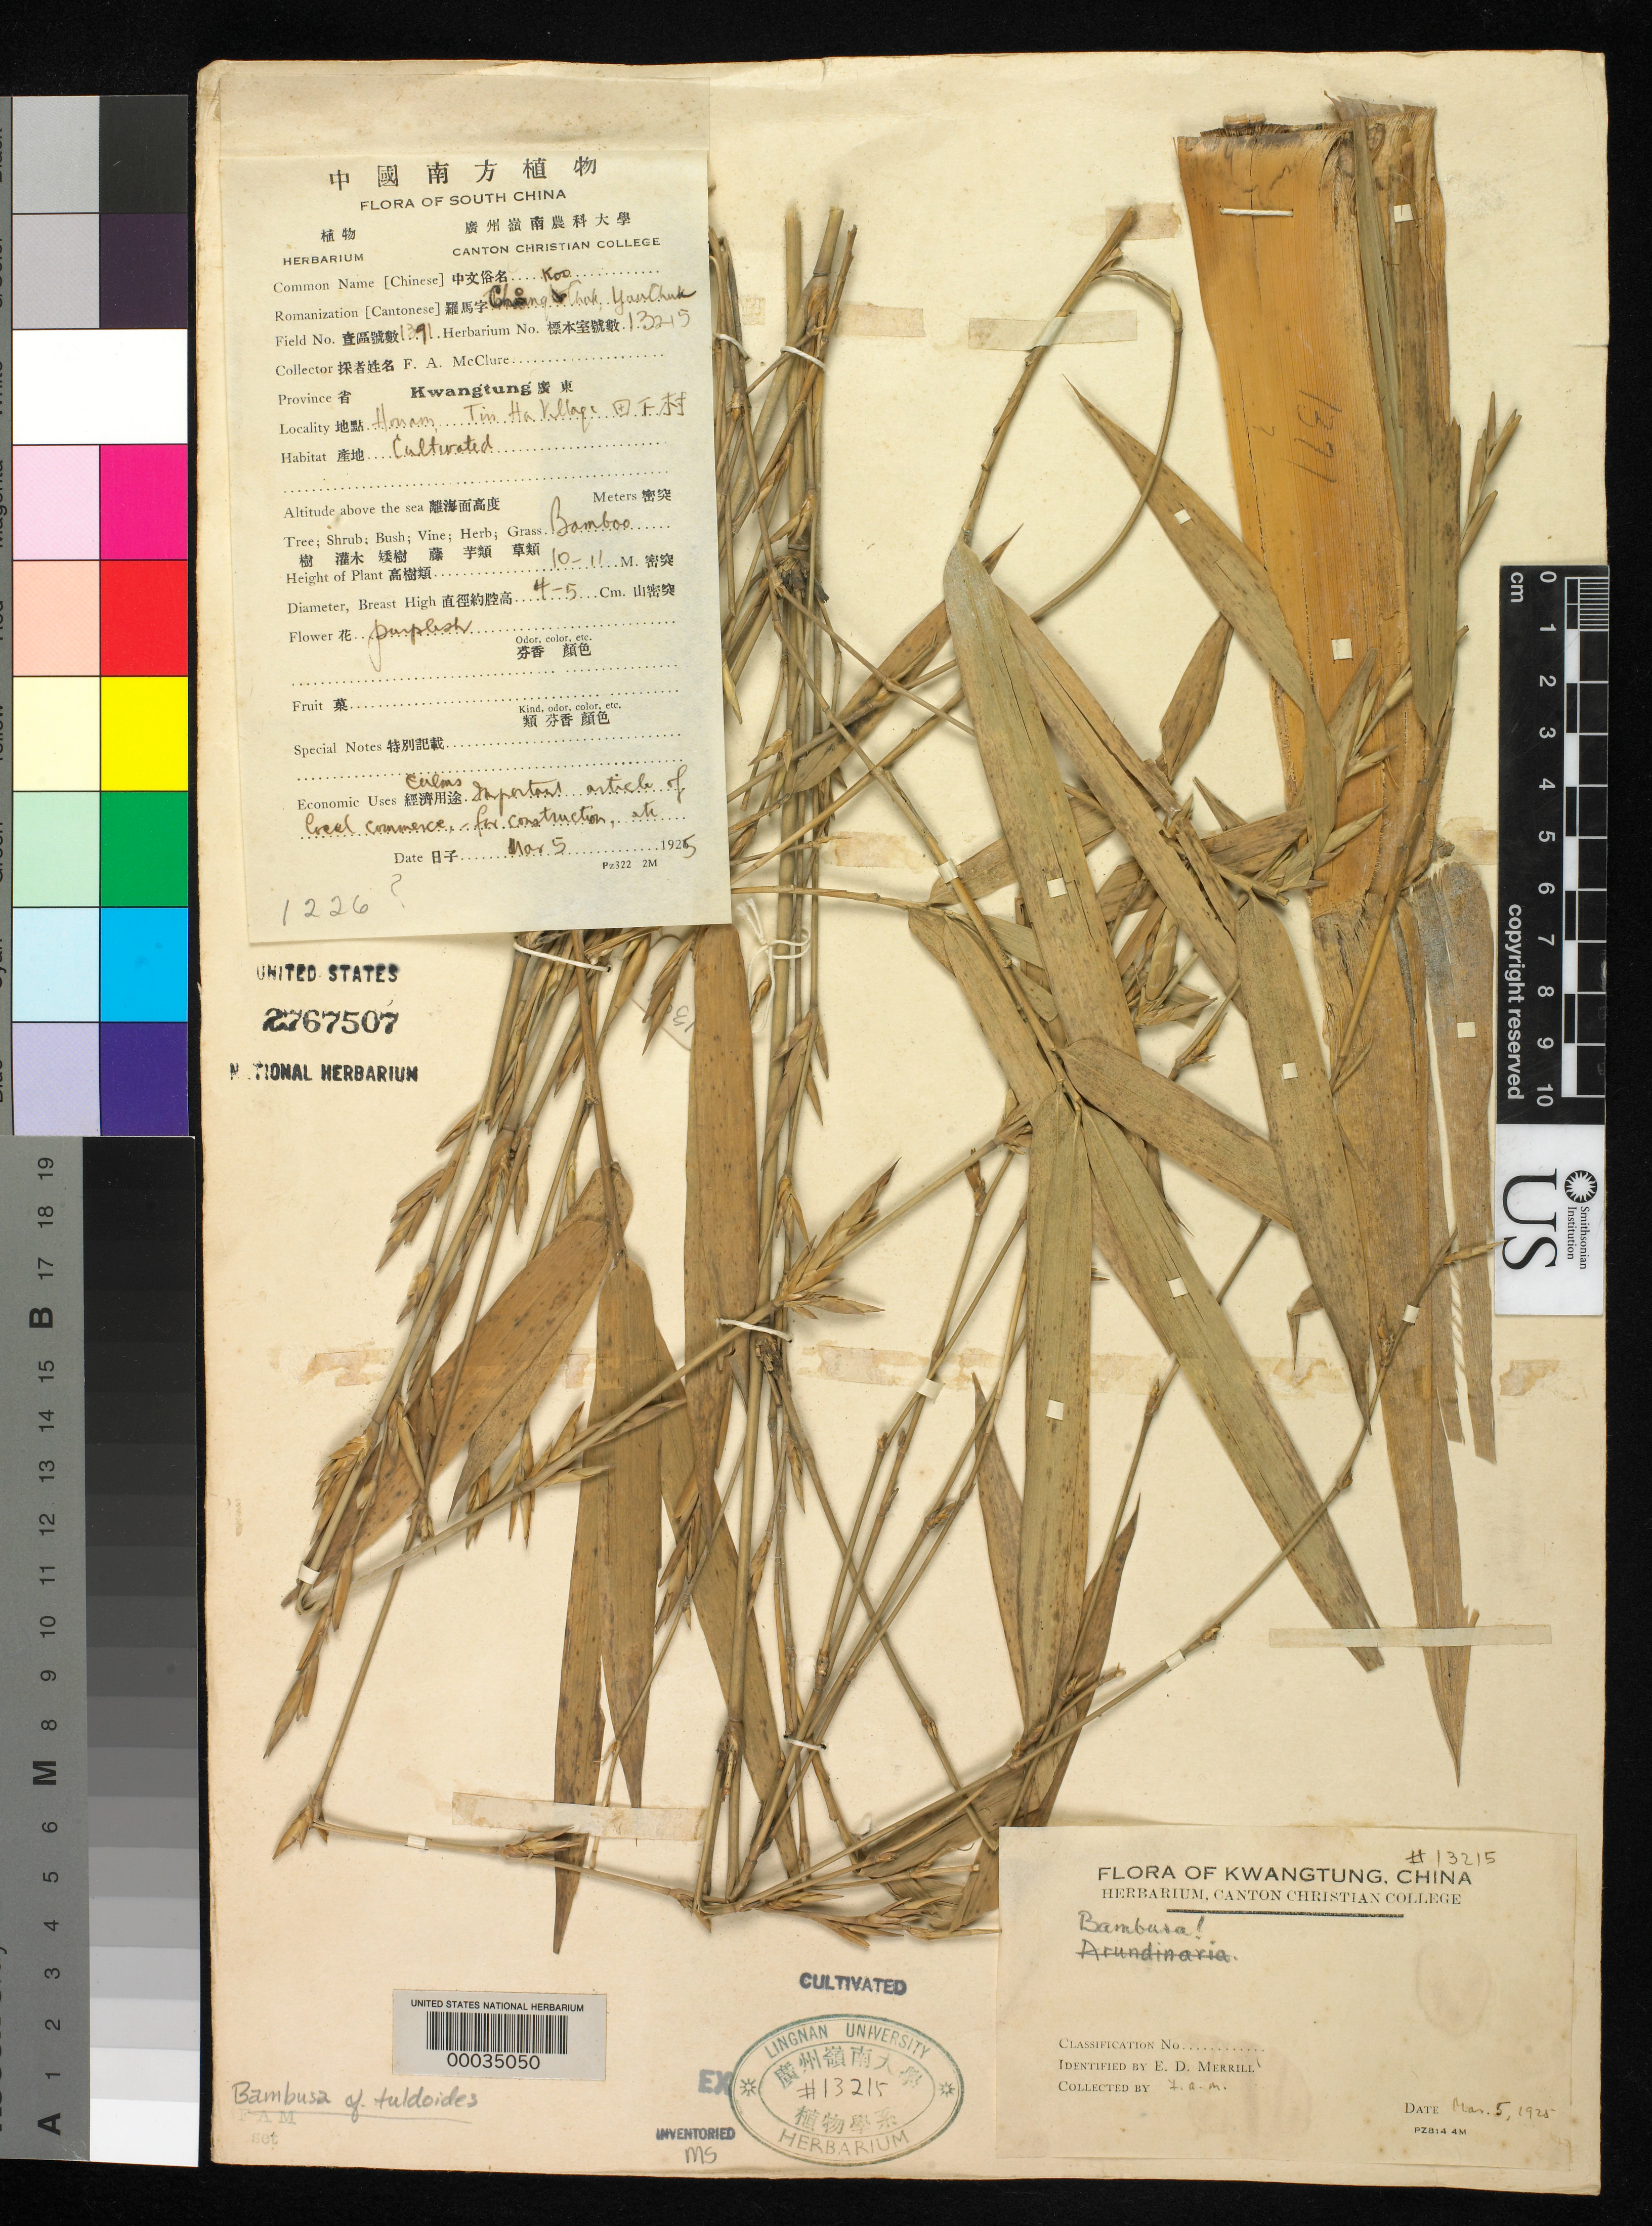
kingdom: Plantae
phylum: Tracheophyta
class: Liliopsida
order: Poales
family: Poaceae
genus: Bambusa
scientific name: Bambusa tuldoides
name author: Munro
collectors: F. A. McClure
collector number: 1391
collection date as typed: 05 Mar 1925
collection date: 1925-03-05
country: China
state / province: Guangdong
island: Honam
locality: Honam, tin ha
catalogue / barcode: US 2767507